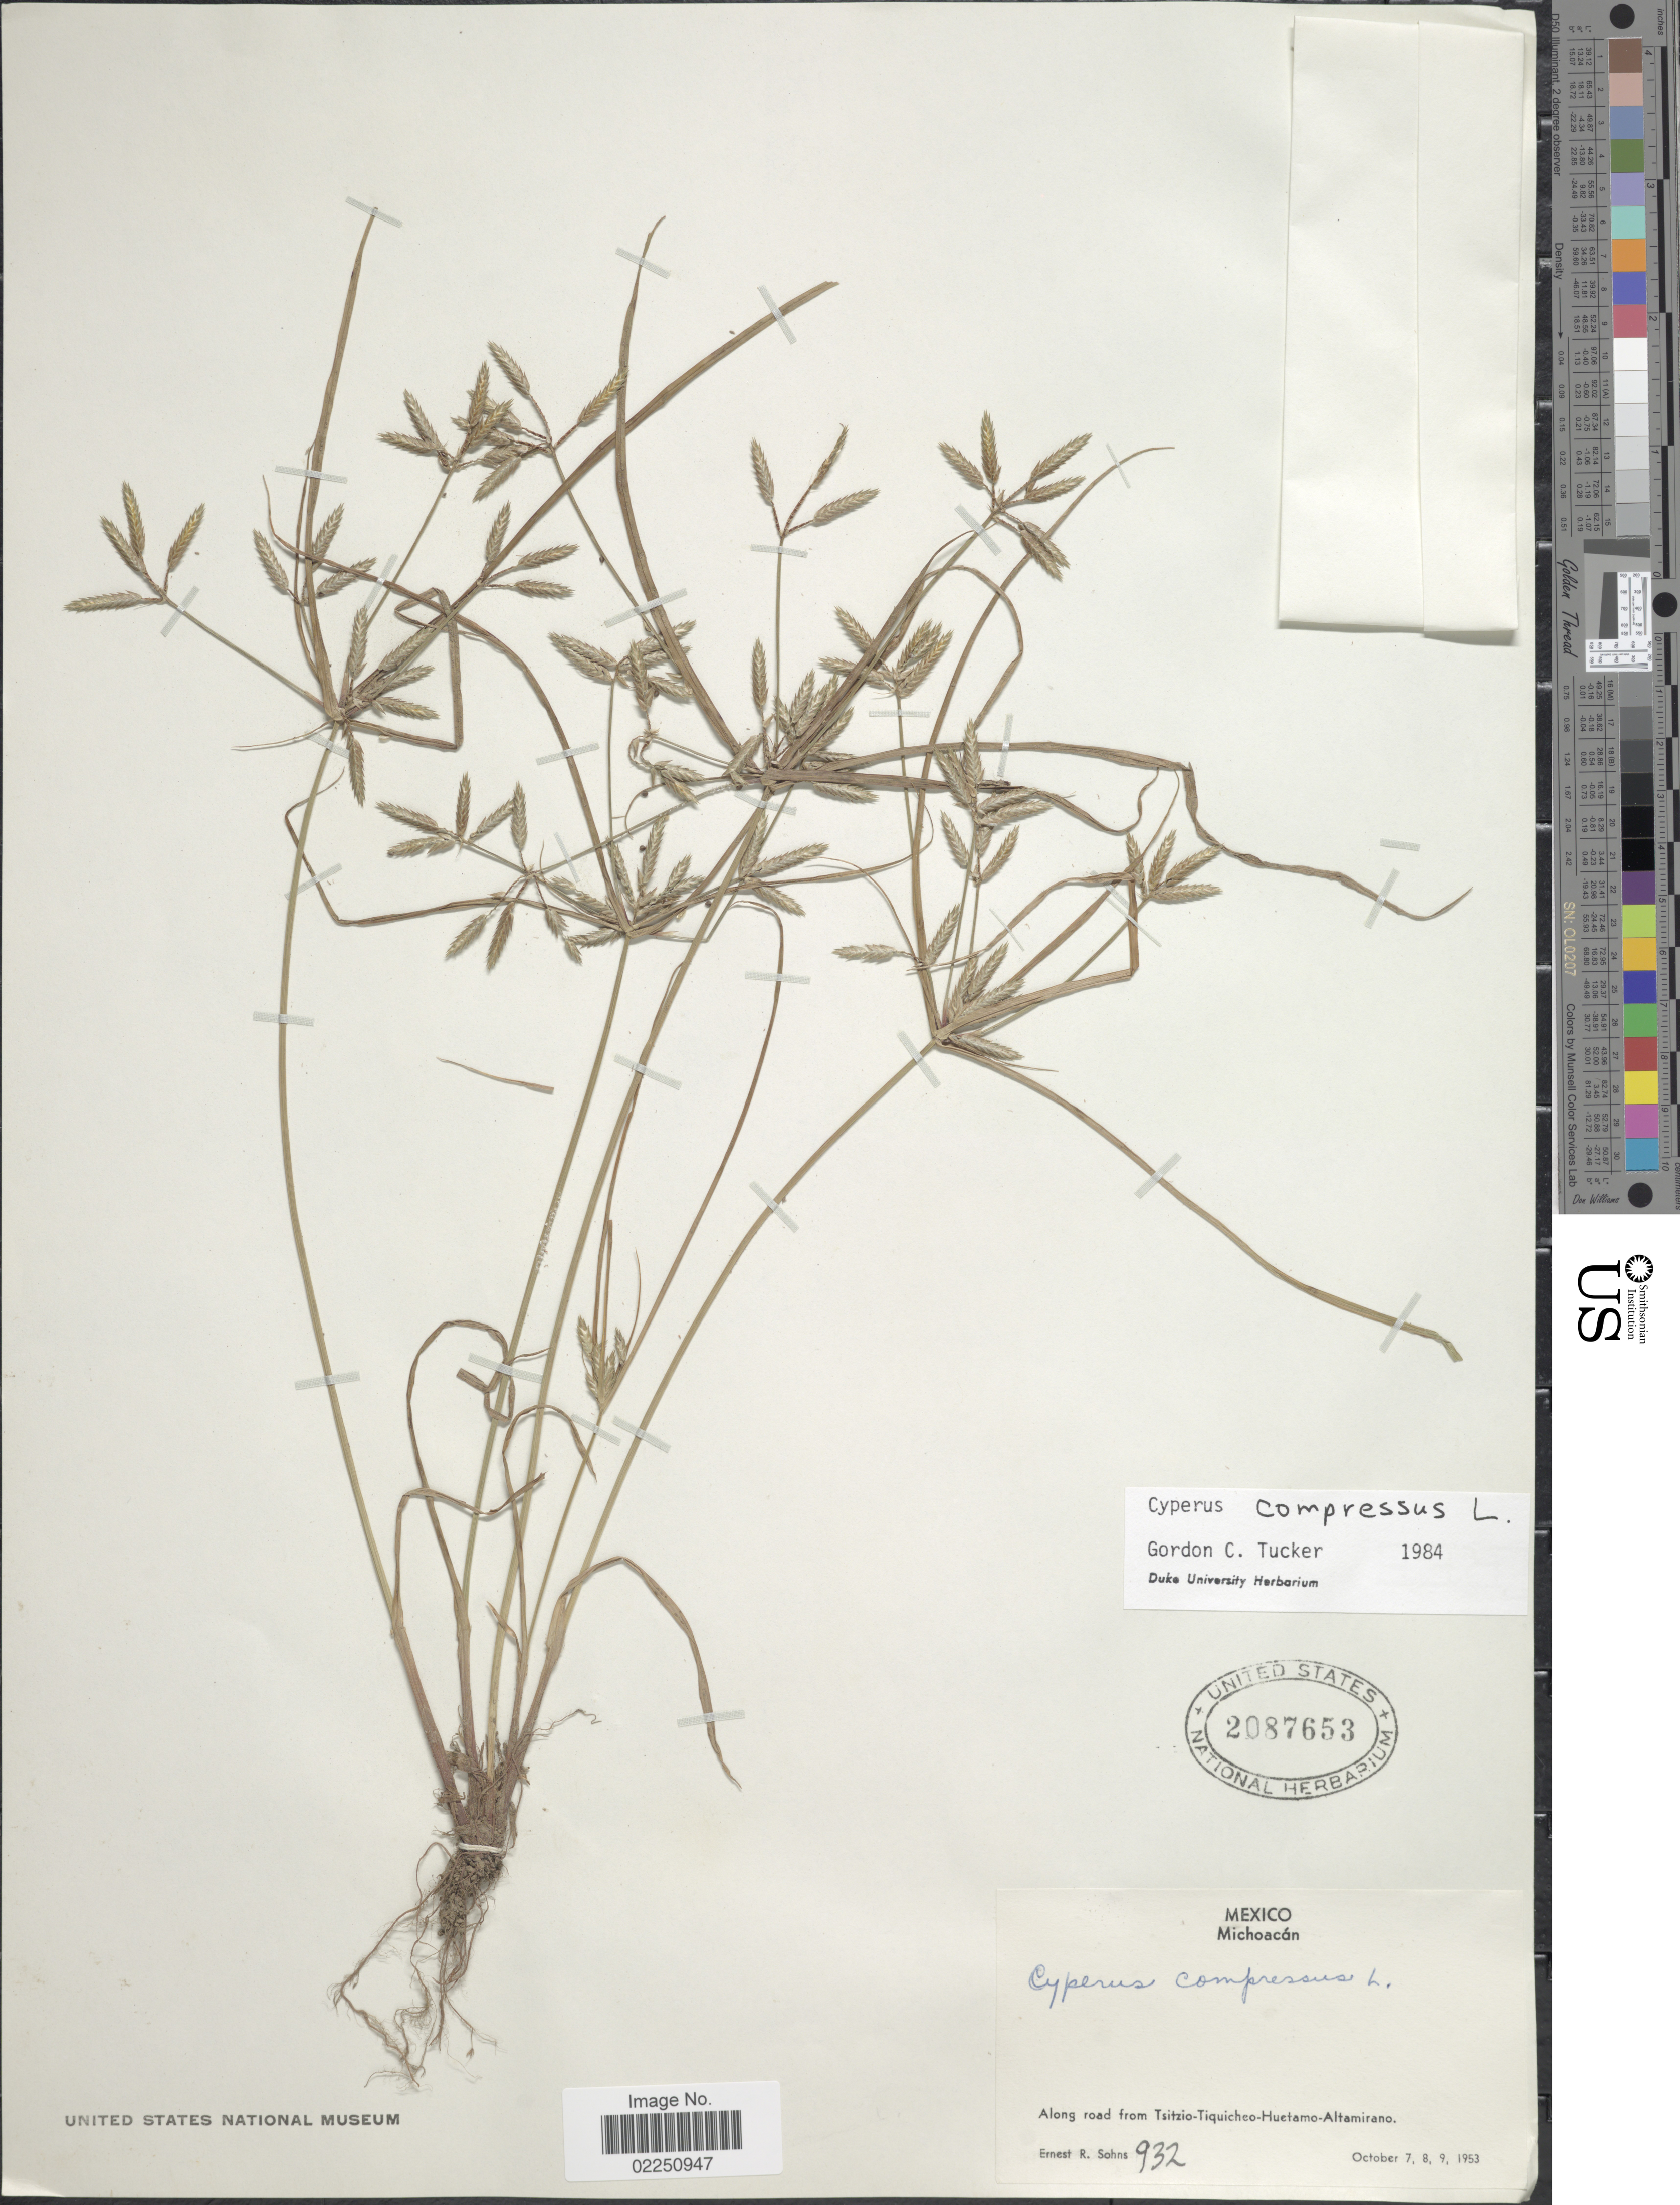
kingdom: Plantae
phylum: Tracheophyta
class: Liliopsida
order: Poales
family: Cyperaceae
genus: Cyperus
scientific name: Cyperus compressus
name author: L.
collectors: E. R. Sohns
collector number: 932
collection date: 1953-10-07/1953-10-09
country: Mexico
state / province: Michoacán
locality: Along road from Tsitzio-Tiquicheo-Huetamo-Altamirano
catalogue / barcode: US 2087653